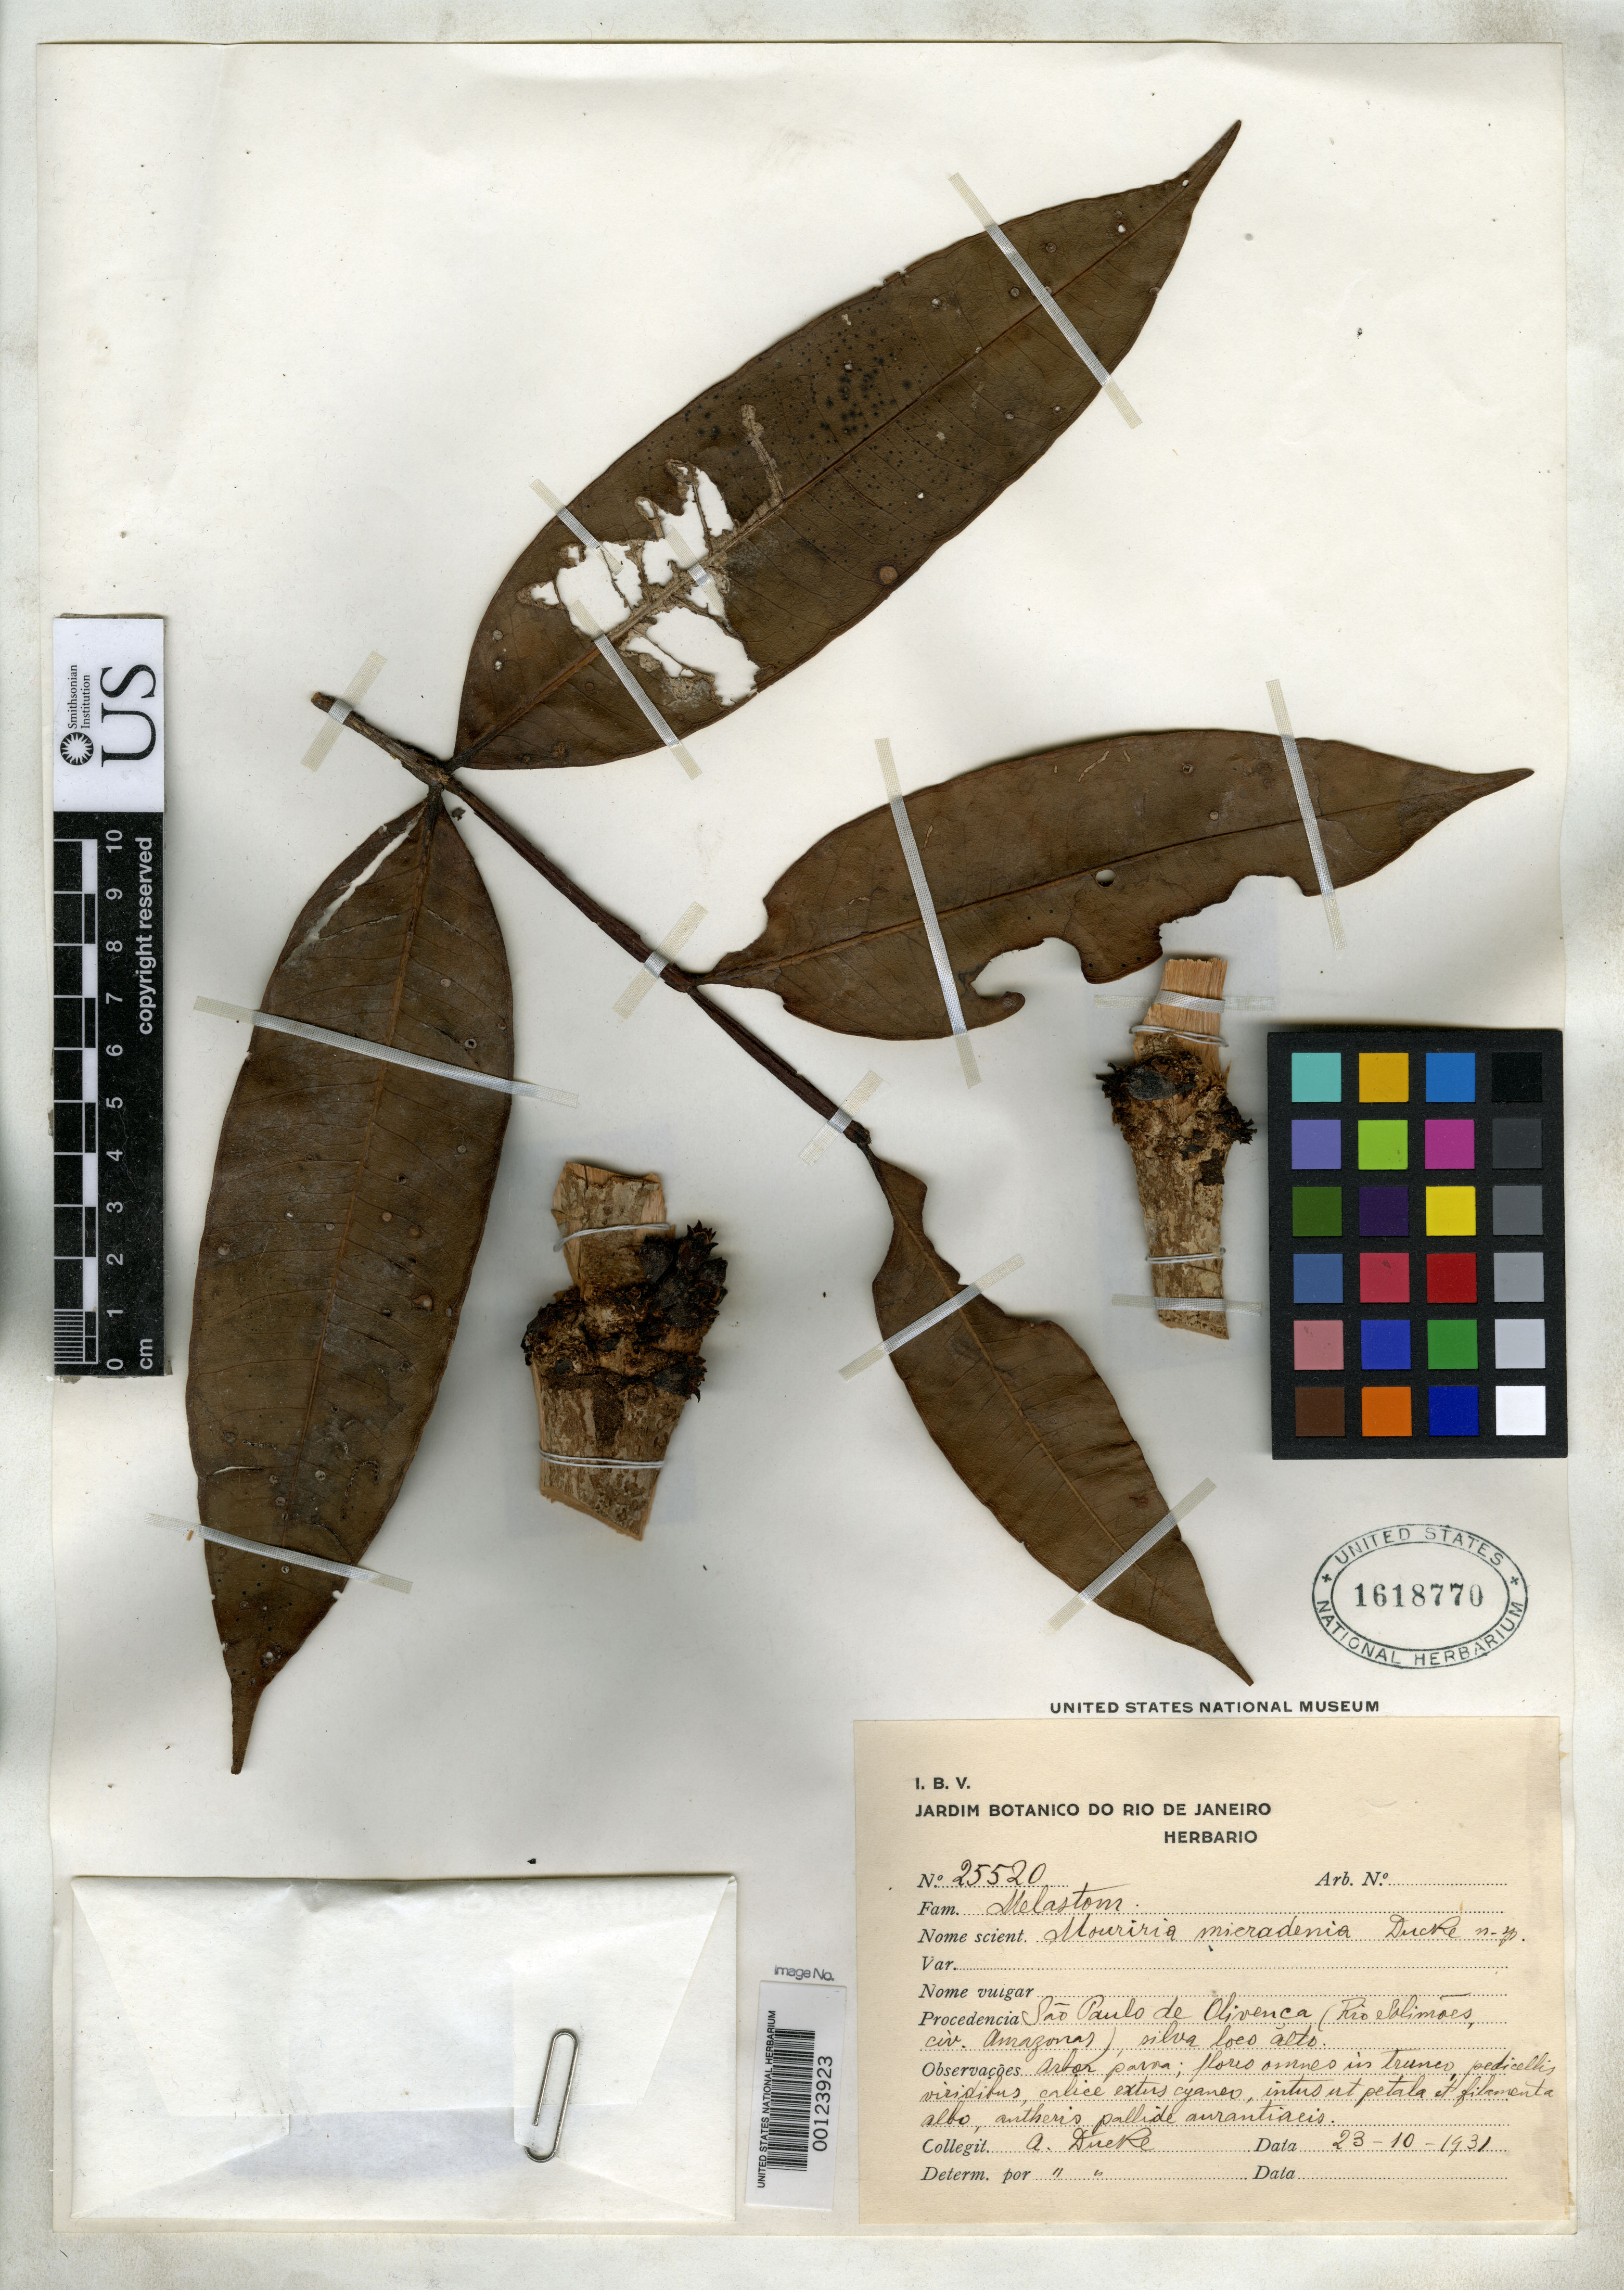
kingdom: Plantae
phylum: Tracheophyta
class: Magnoliopsida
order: Myrtales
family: Melastomataceae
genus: Mouriria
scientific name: Mouriria micradenia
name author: Ducke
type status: Isotype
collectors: A. Ducke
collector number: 25520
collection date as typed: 23 Oct 1931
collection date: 1931-10-23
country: Brazil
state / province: Amazonas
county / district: São Paulo de Olivença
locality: Rio Solimoes.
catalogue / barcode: US 1618770